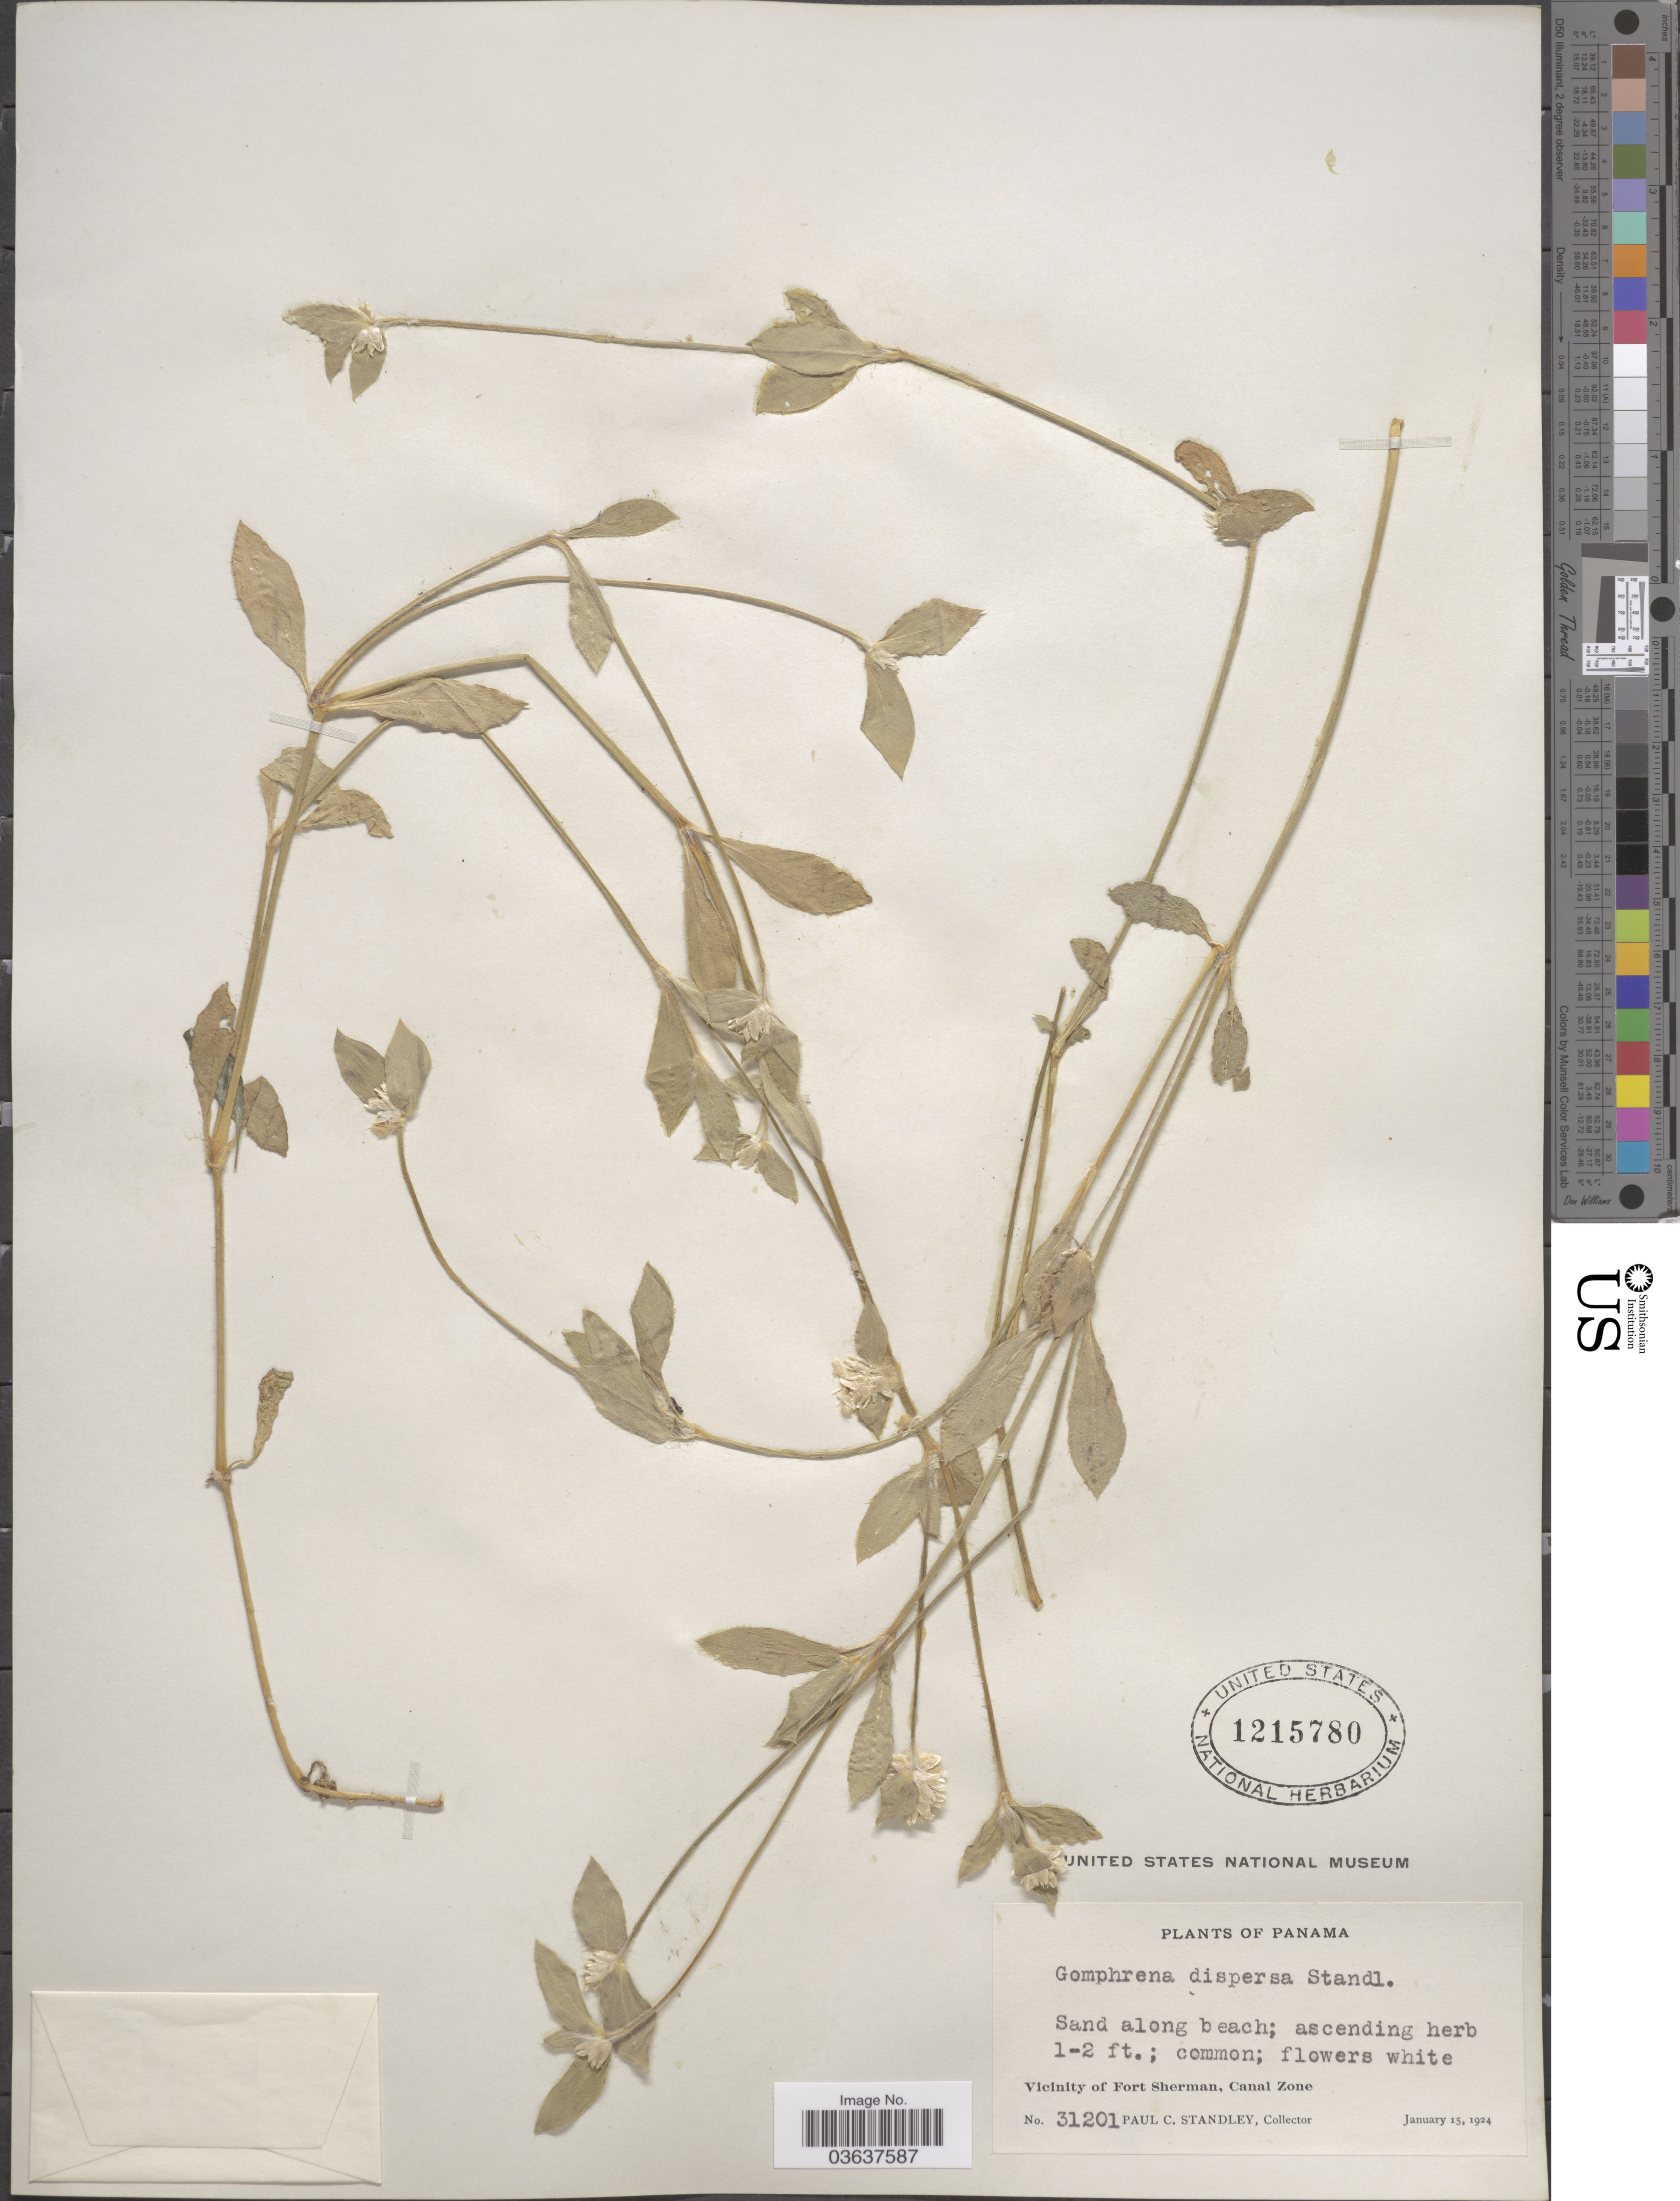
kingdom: Plantae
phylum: Tracheophyta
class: Magnoliopsida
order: Caryophyllales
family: Amaranthaceae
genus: Gomphrena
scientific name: Gomphrena dispersa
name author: Standl.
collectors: P. C. Standley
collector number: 31201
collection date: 1924-01-15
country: Panama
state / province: Colón / Panamá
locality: Vicinity of Fort Sherman, Canal Zone.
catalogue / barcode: US 1215780